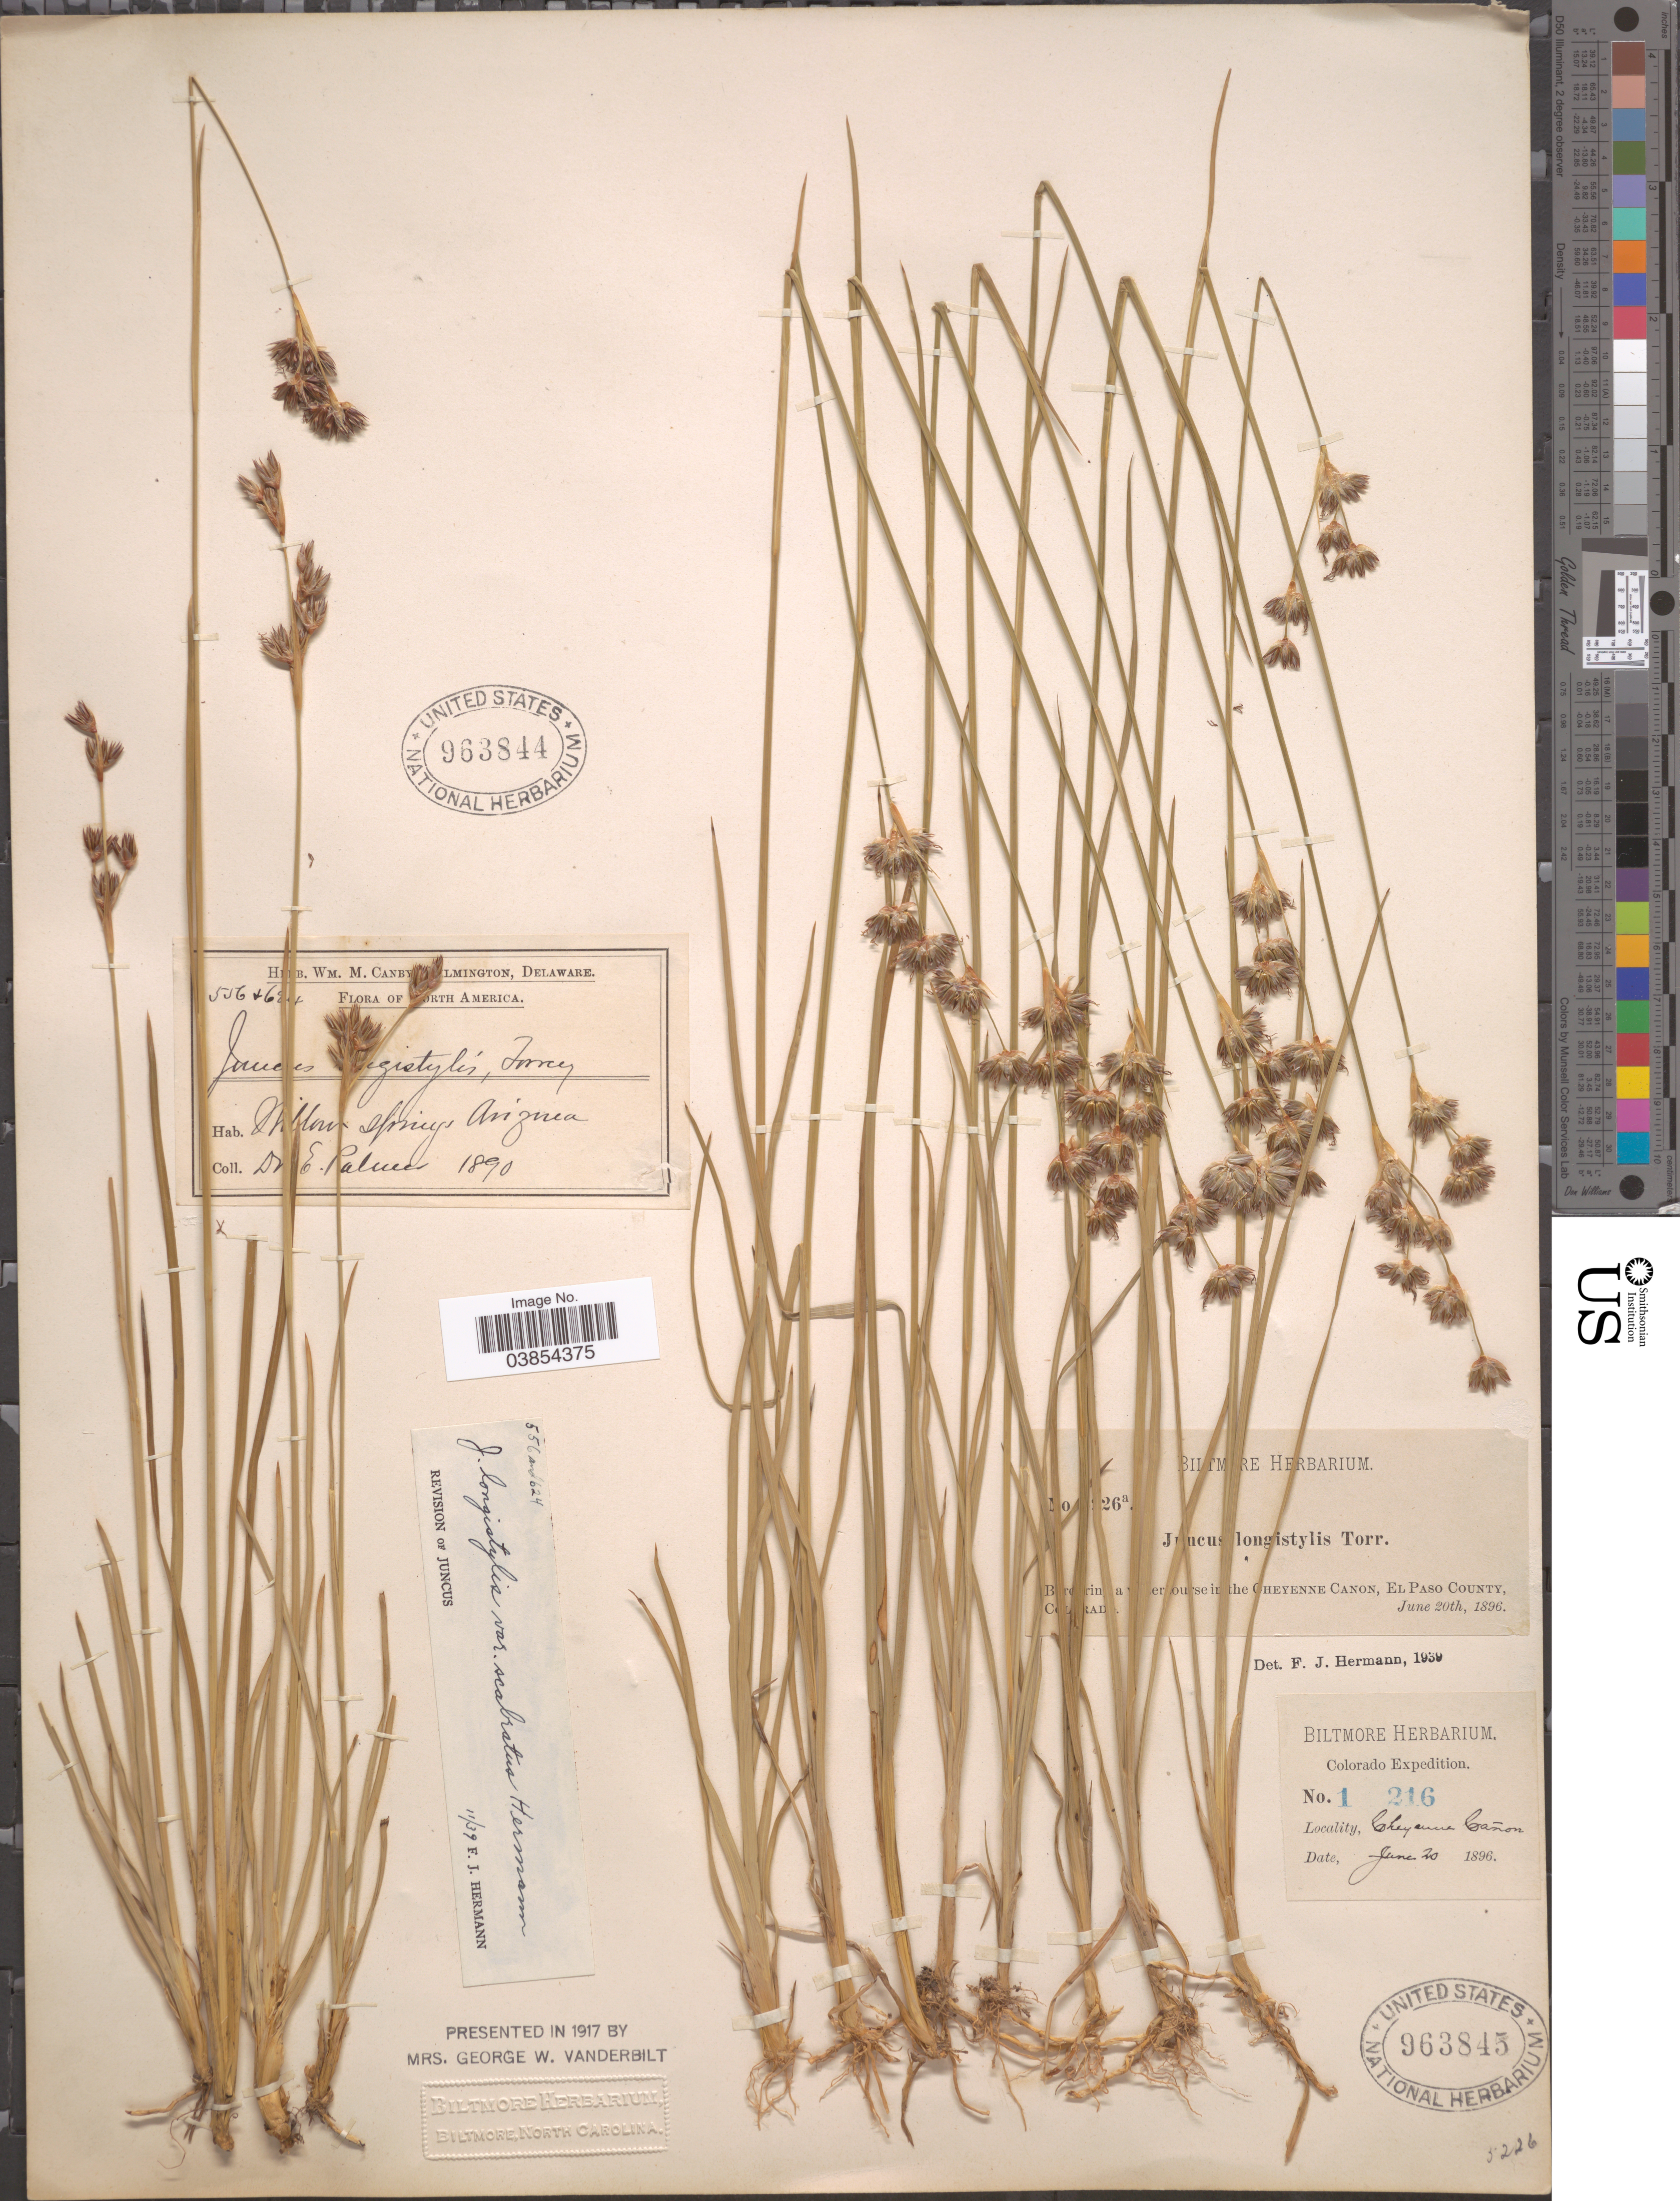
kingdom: Plantae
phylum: Tracheophyta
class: Liliopsida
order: Poales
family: Juncaceae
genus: Juncus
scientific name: Juncus longistylis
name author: Torr.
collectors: ex herb. Biltmore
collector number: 1!26a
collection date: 1896-06-20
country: United States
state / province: Colorado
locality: Bordering a watercourse in the Cheyenne Canon, El Paso County.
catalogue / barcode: US 963845